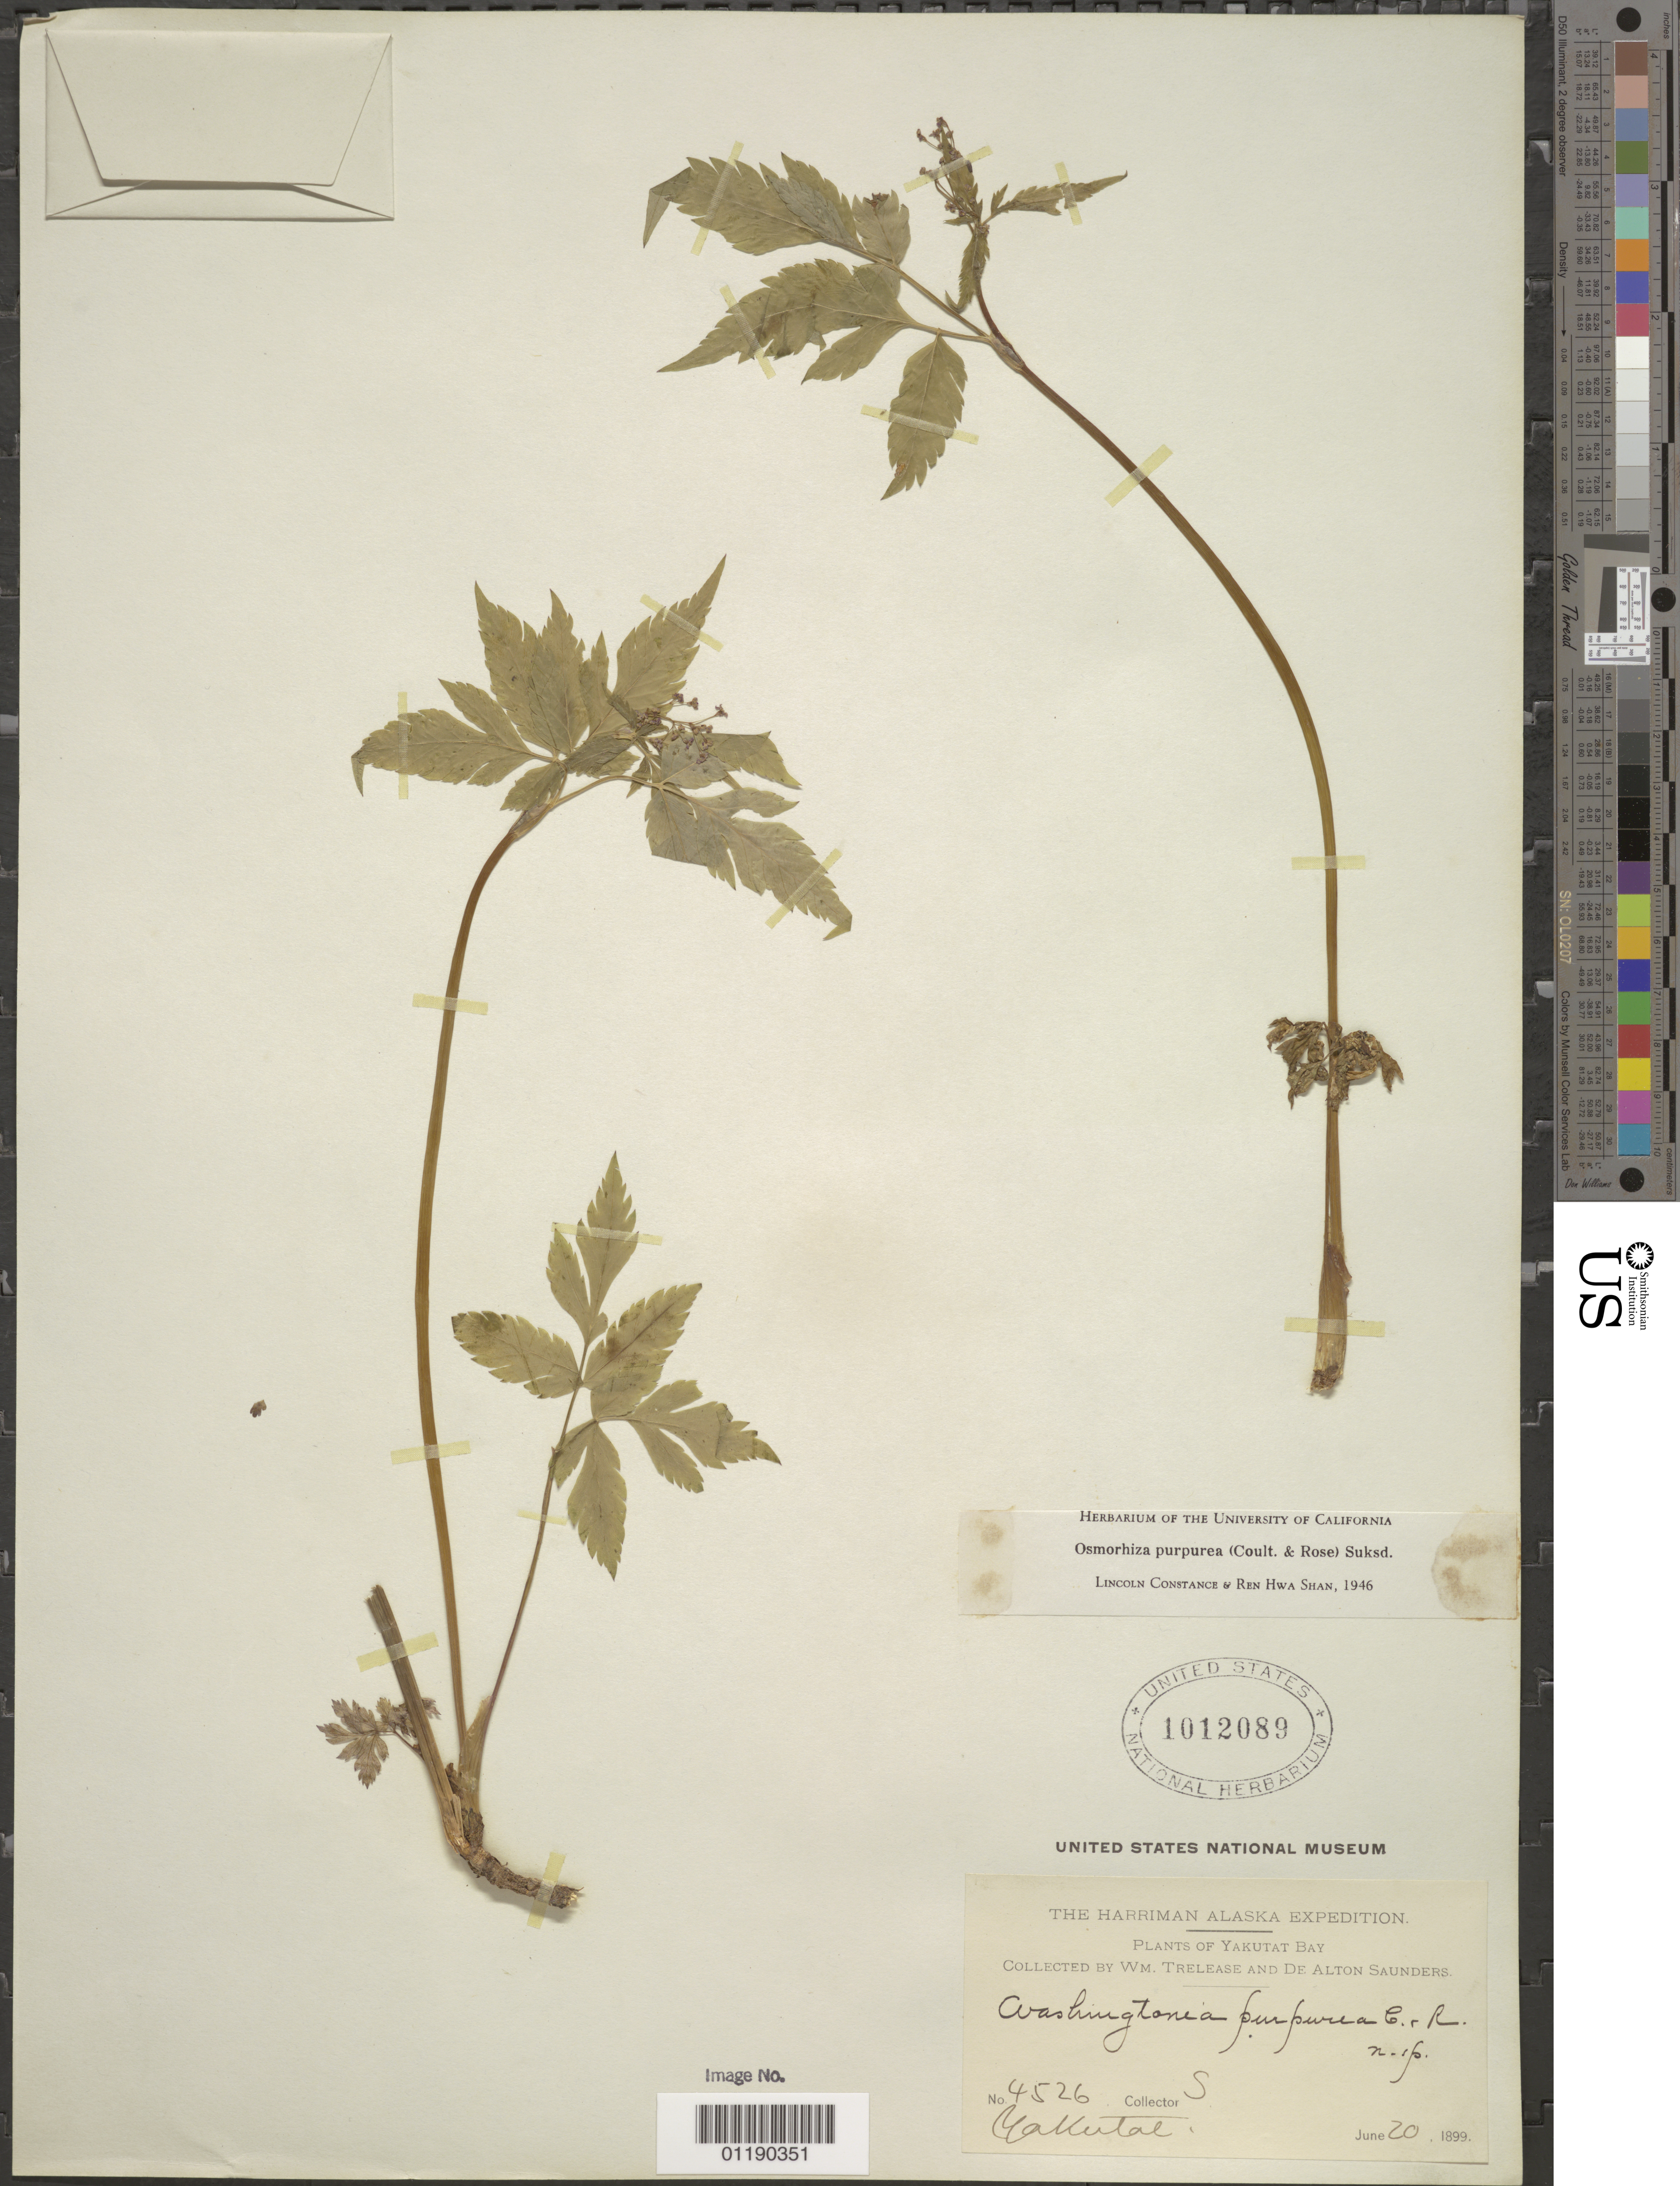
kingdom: Plantae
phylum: Tracheophyta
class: Magnoliopsida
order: Apiales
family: Apiaceae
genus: Osmorhiza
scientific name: Osmorhiza purpurea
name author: (J.M. Coult. & Rose) Suksd.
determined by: Constance, L.; Shan, R. H.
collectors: W. Trelease & D. Saunders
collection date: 1899-06-20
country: United States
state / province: Alaska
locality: Yakutat Bay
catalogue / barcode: US 1012089